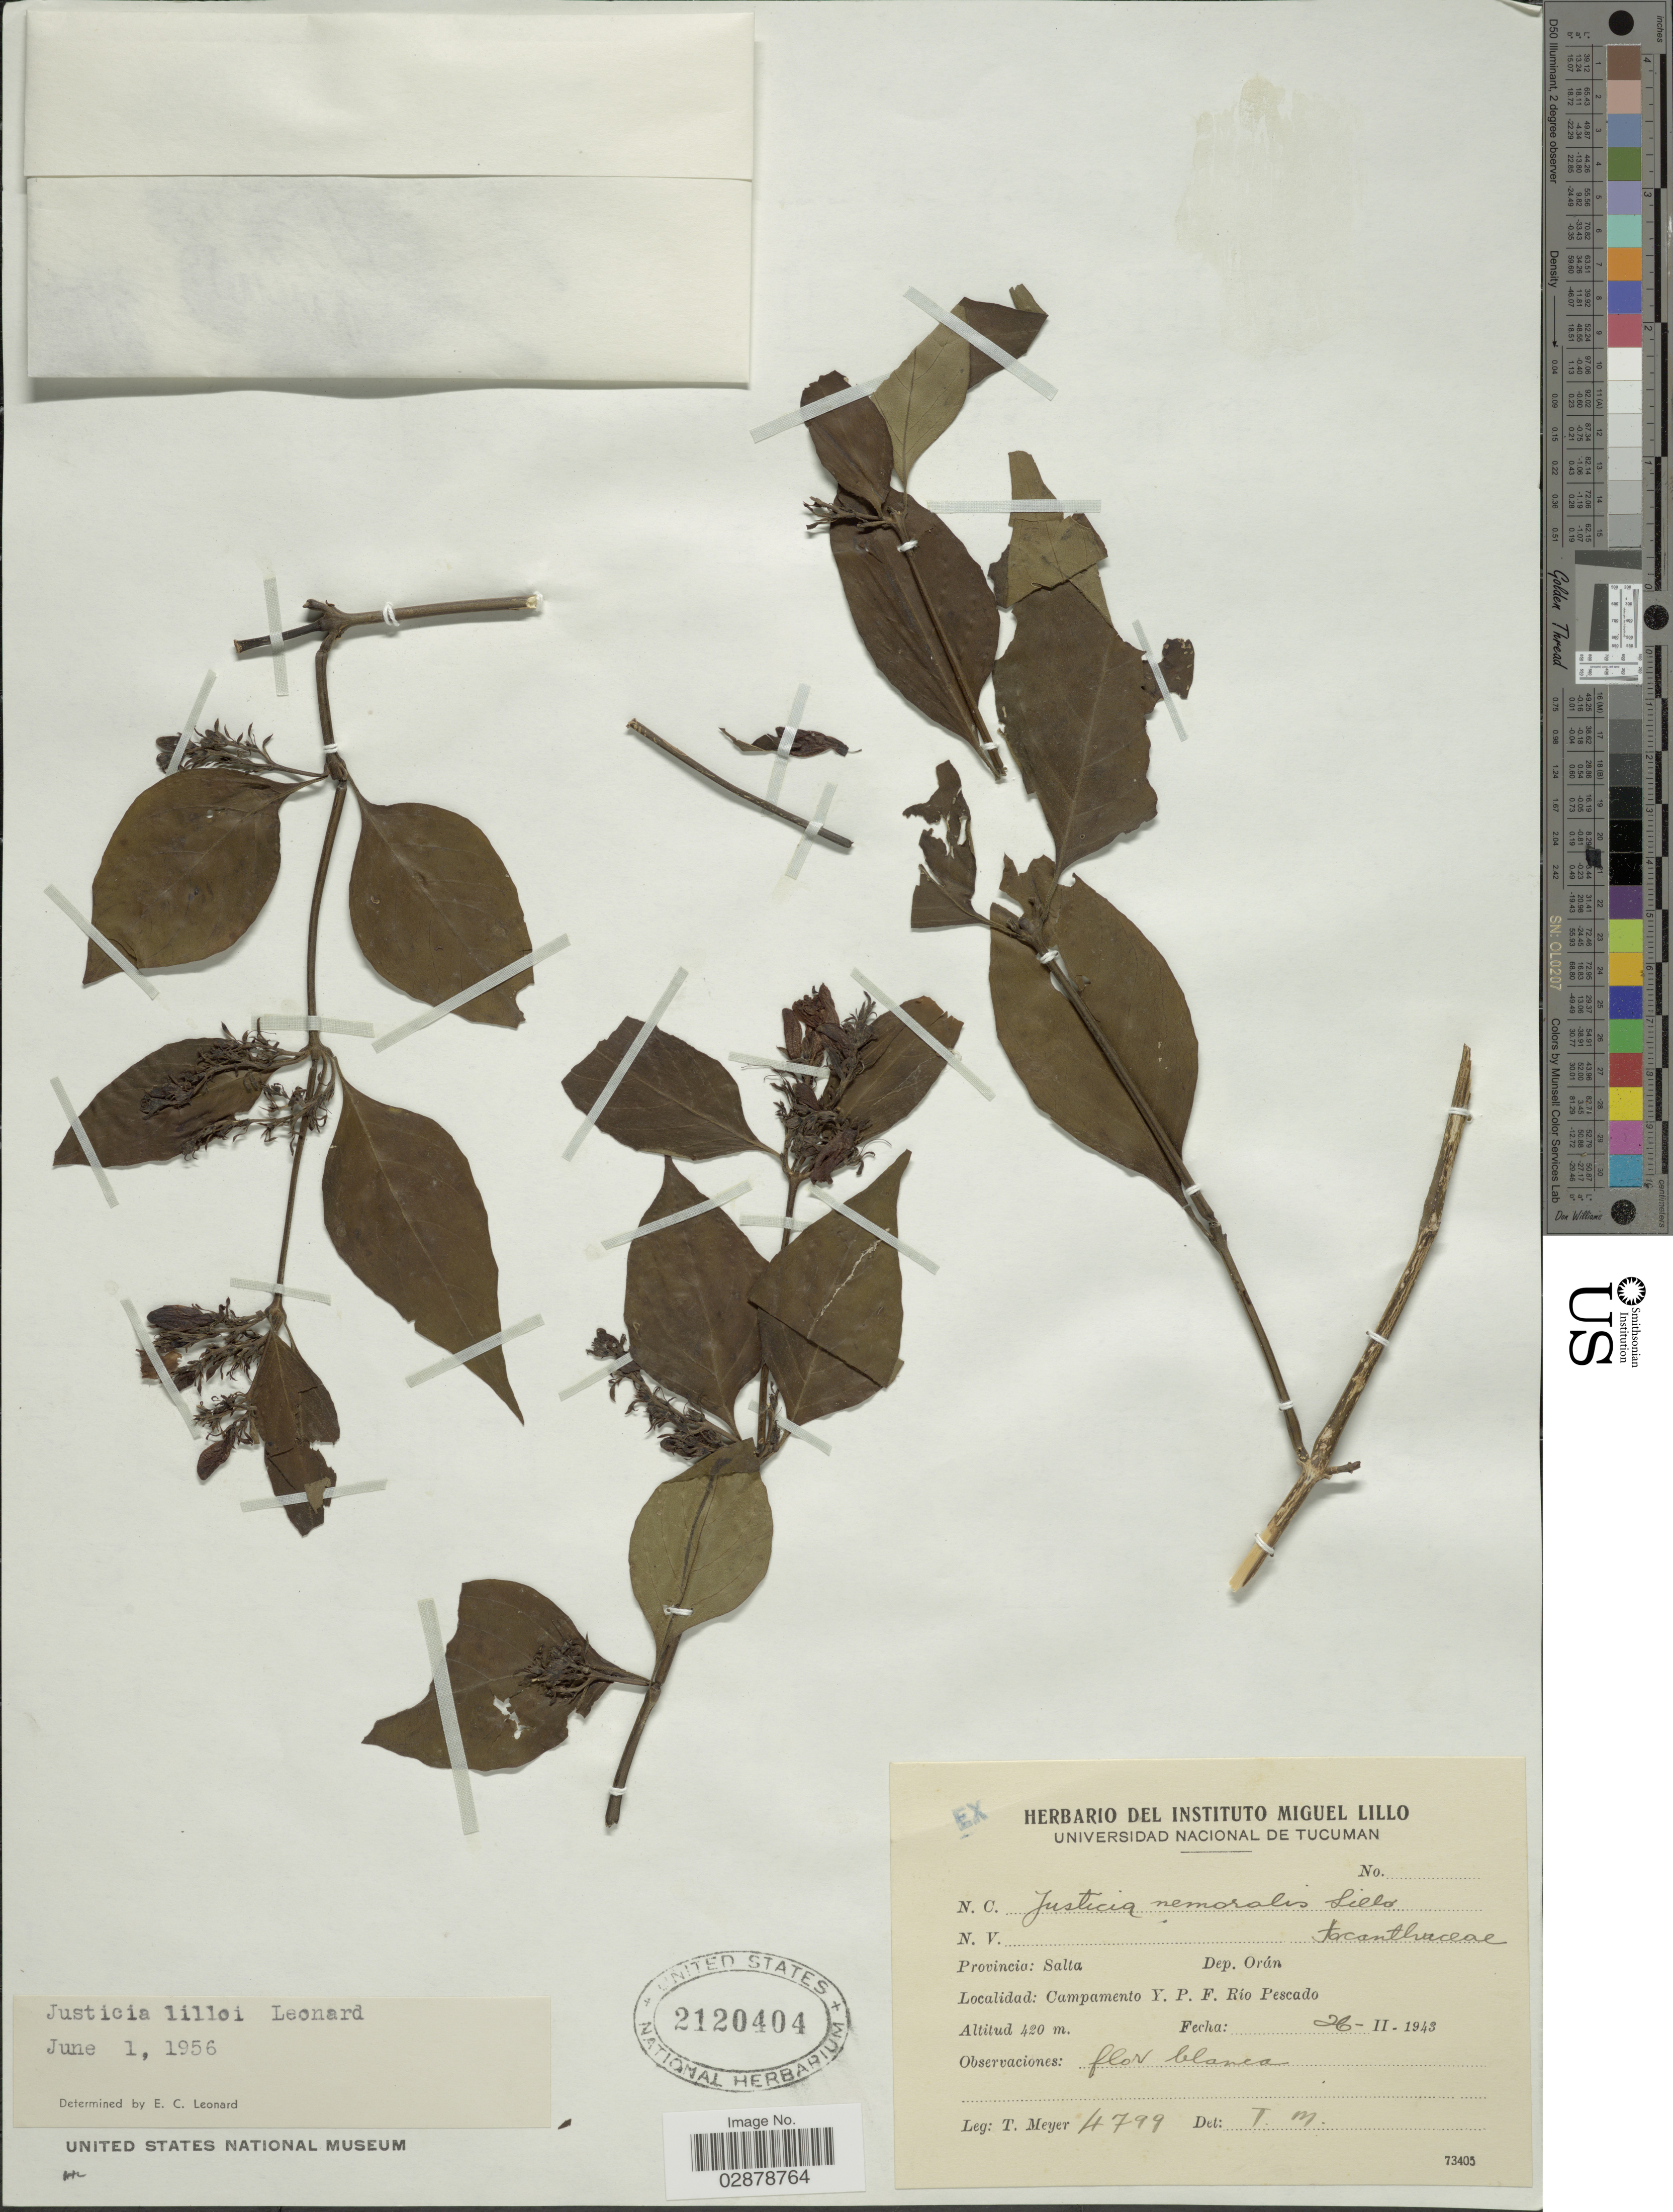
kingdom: Plantae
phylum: Tracheophyta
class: Magnoliopsida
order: Lamiales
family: Acanthaceae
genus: Justicia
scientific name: Justicia corumbensis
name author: (Lindau) Wassh. & C. Ezcurra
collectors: T. Meyer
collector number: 4799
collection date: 1943-02-26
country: Argentina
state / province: Salta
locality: Dep. Orán. Campamento Y.P.F. Río Pescado.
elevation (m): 420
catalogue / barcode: US 2120404